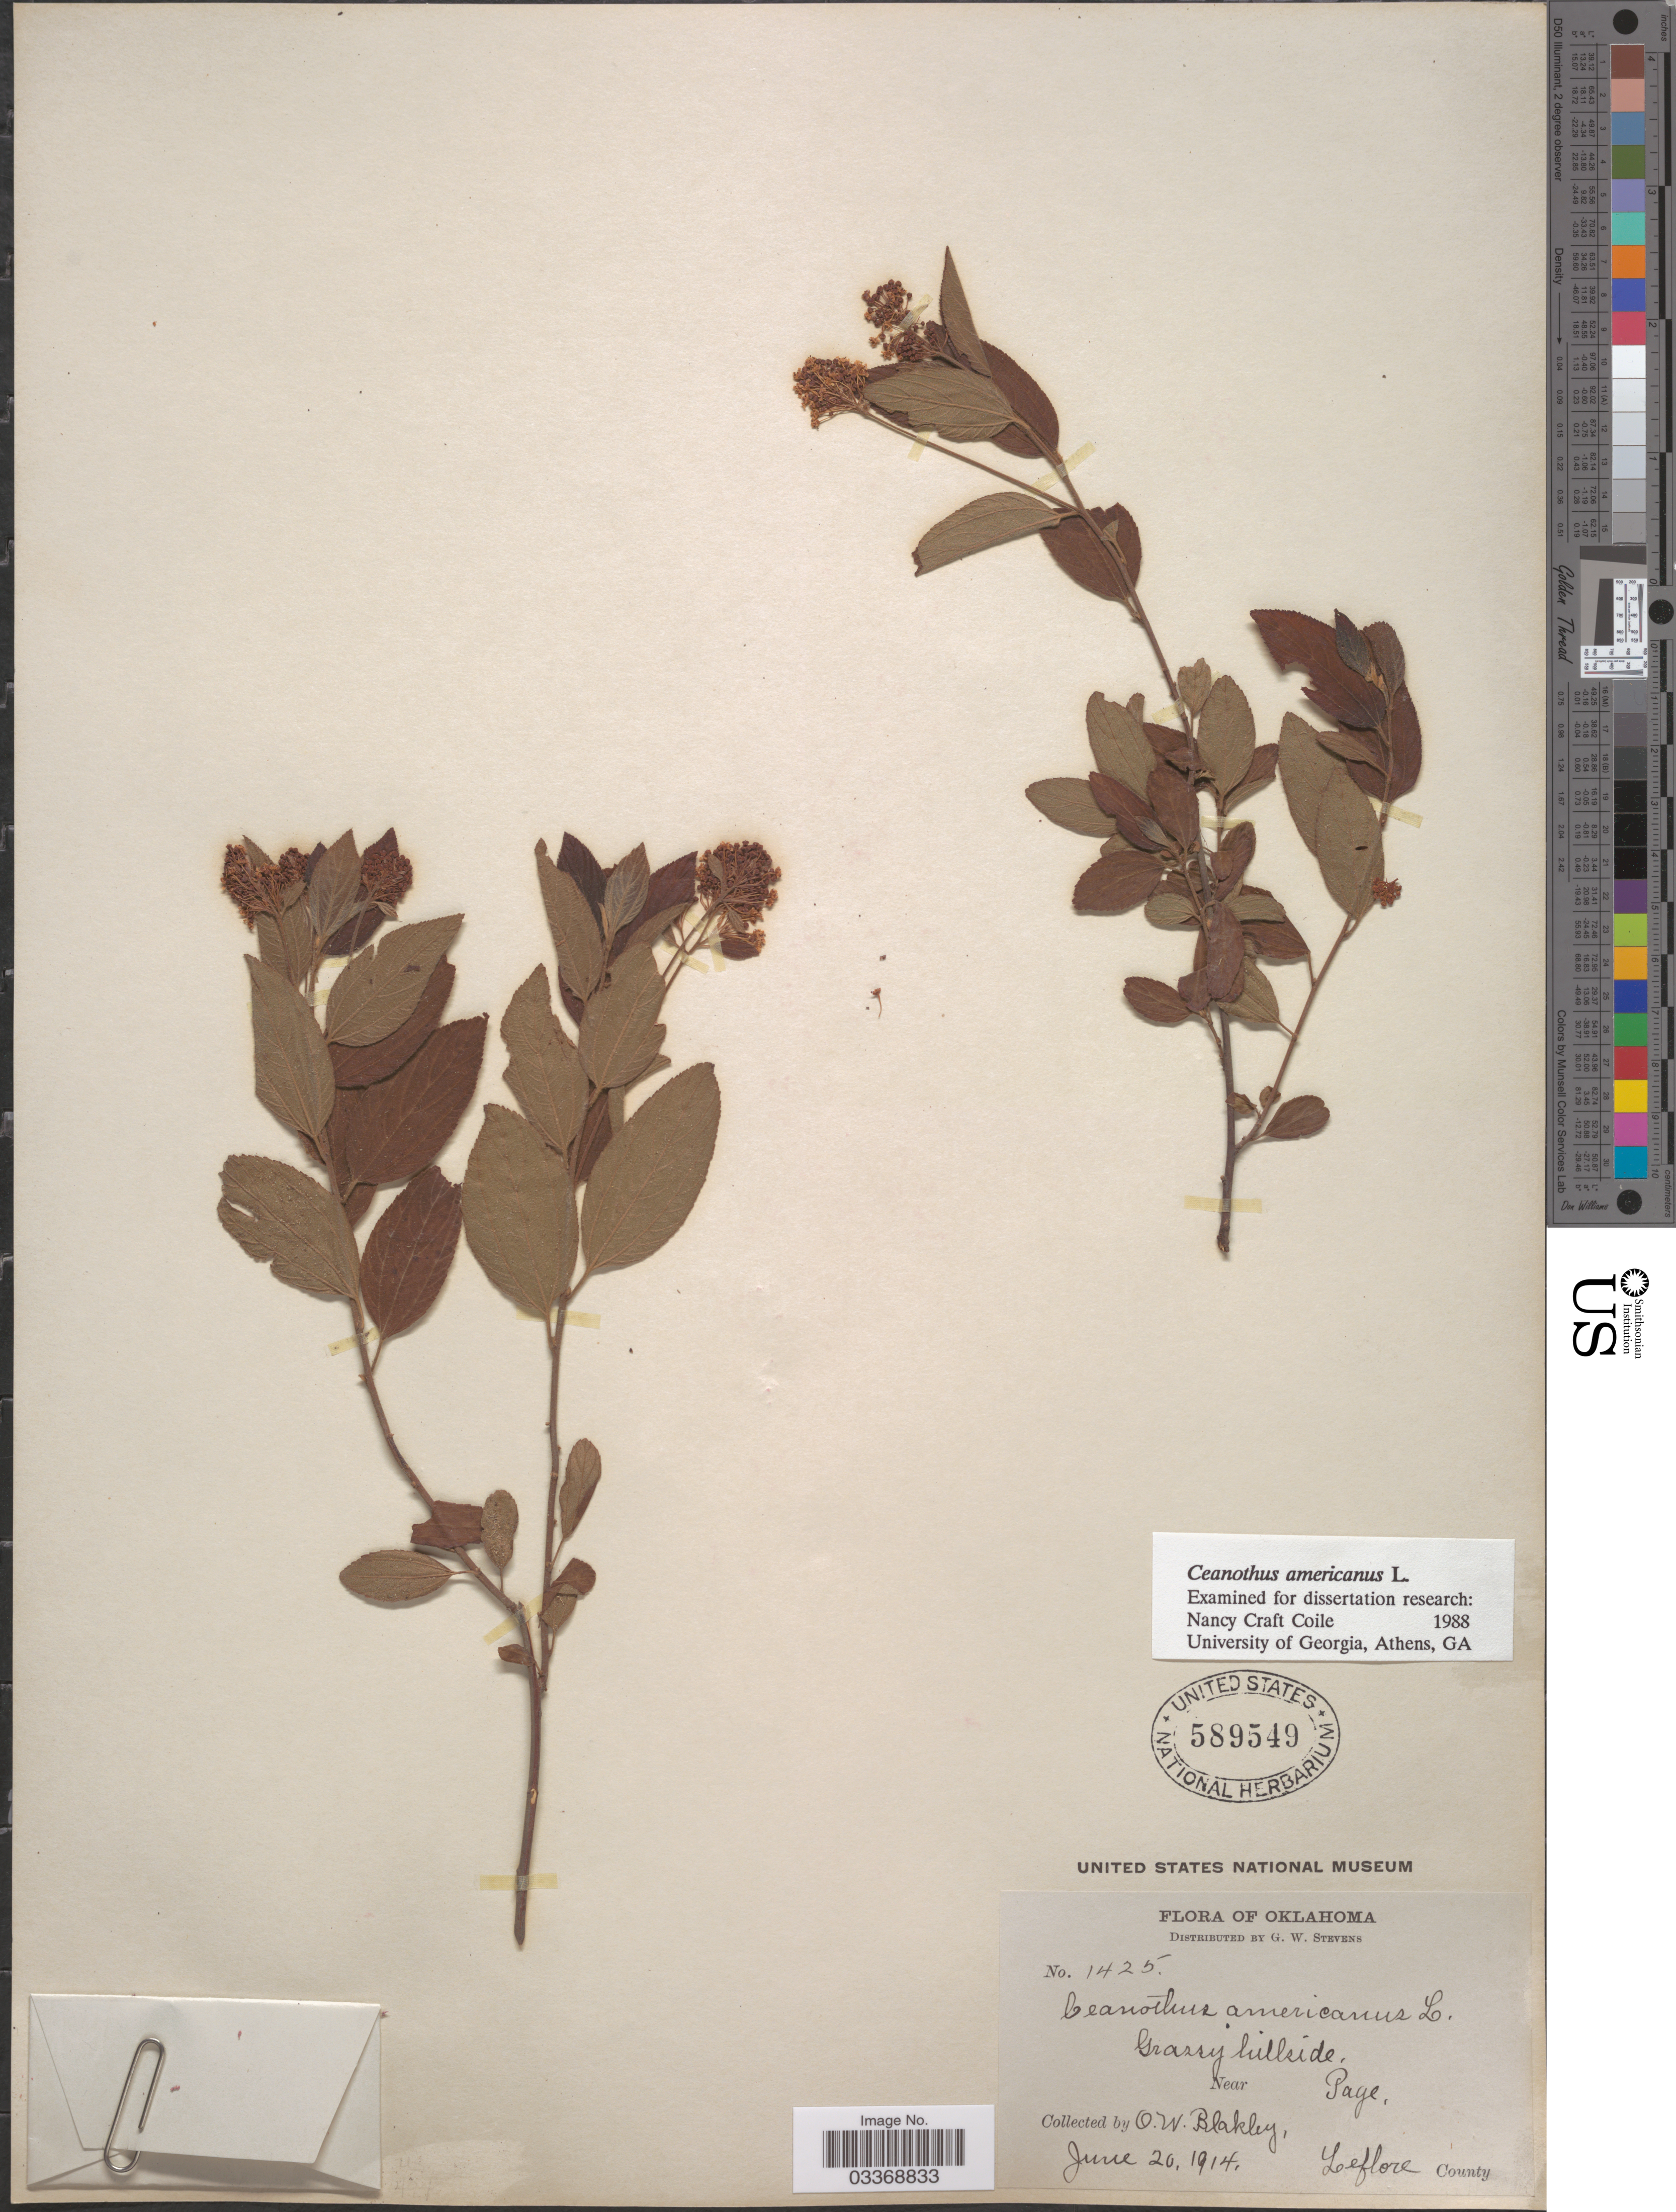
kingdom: Plantae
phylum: Tracheophyta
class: Magnoliopsida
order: Rosales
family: Rhamnaceae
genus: Ceanothus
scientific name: Ceanothus americanus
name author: L.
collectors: O. Blakley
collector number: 1425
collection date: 1914-06-20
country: United States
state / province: Oklahoma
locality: Near Page, Leflore County.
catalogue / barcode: US 589549